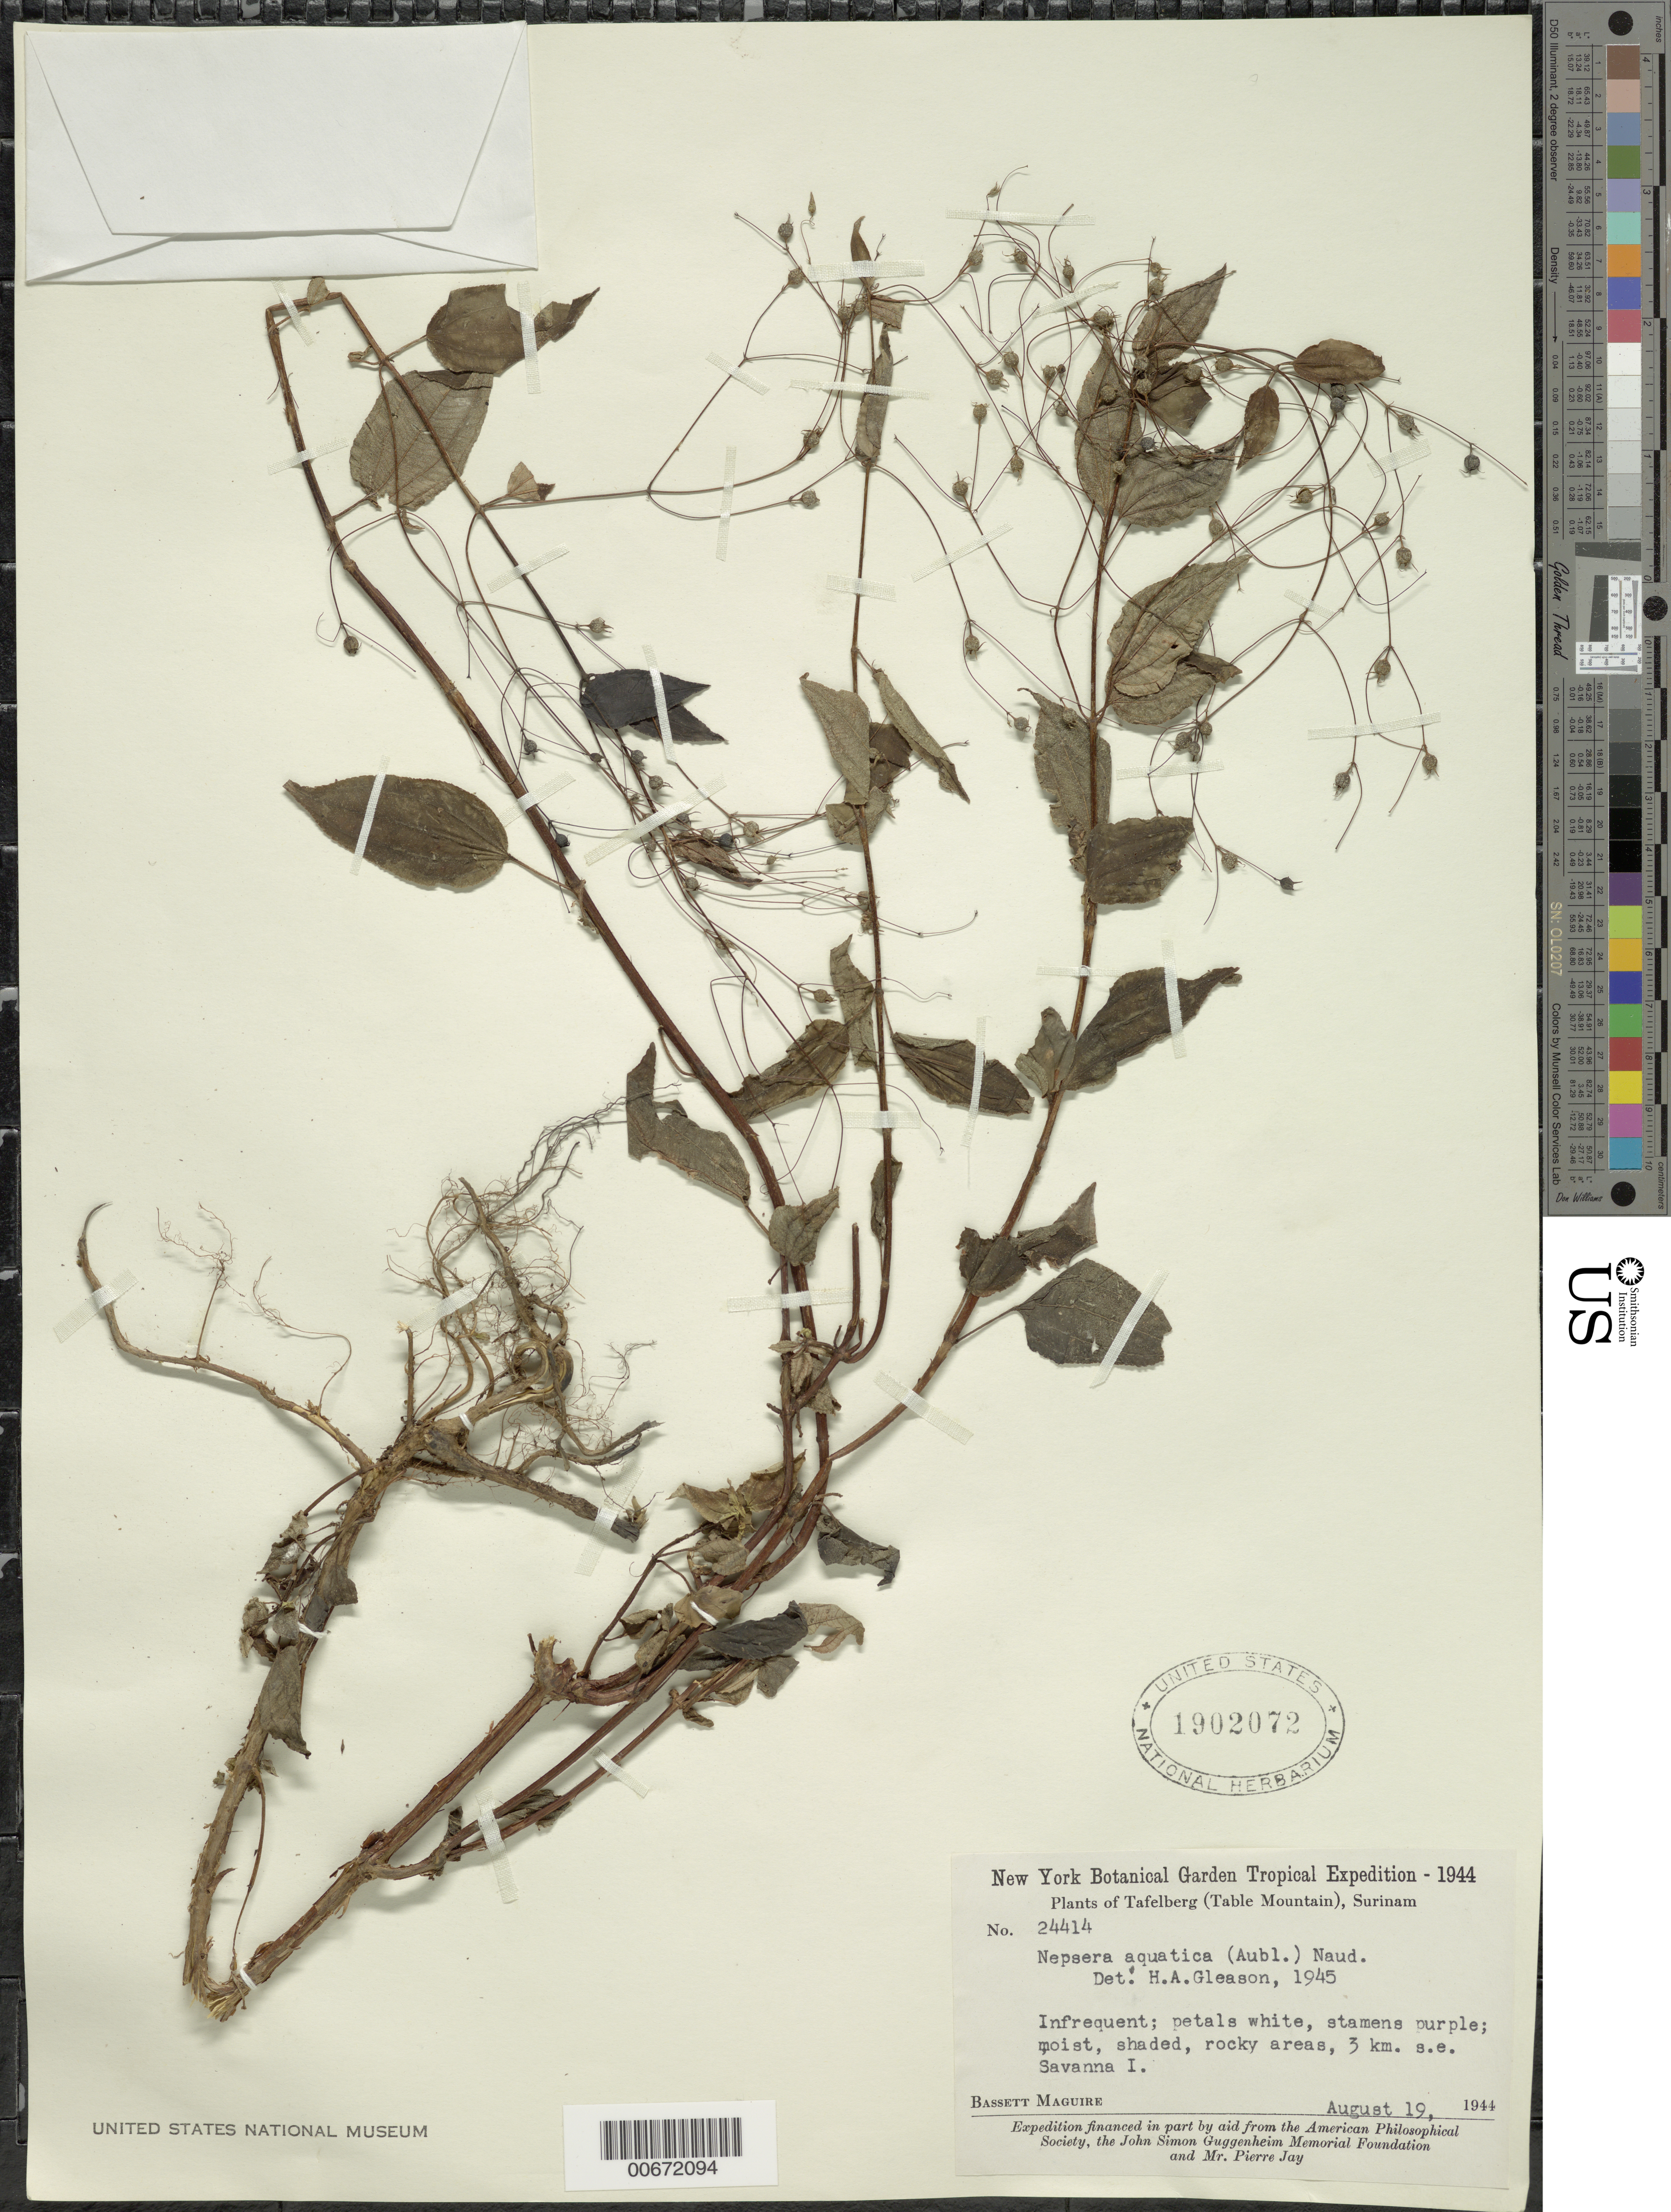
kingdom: Plantae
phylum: Tracheophyta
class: Magnoliopsida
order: Myrtales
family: Melastomataceae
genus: Nepsera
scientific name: Nepsera aquatica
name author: (Aubl.) Naudin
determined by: Gleason, H. A.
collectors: B. Maguire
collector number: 24414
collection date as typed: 19-Aug-44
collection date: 1944-08-19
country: Suriname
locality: Tafelberg (Table Mountain), Savanna I, 3 km SE of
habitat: Moist shaded rocky areas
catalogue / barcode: US 1902072